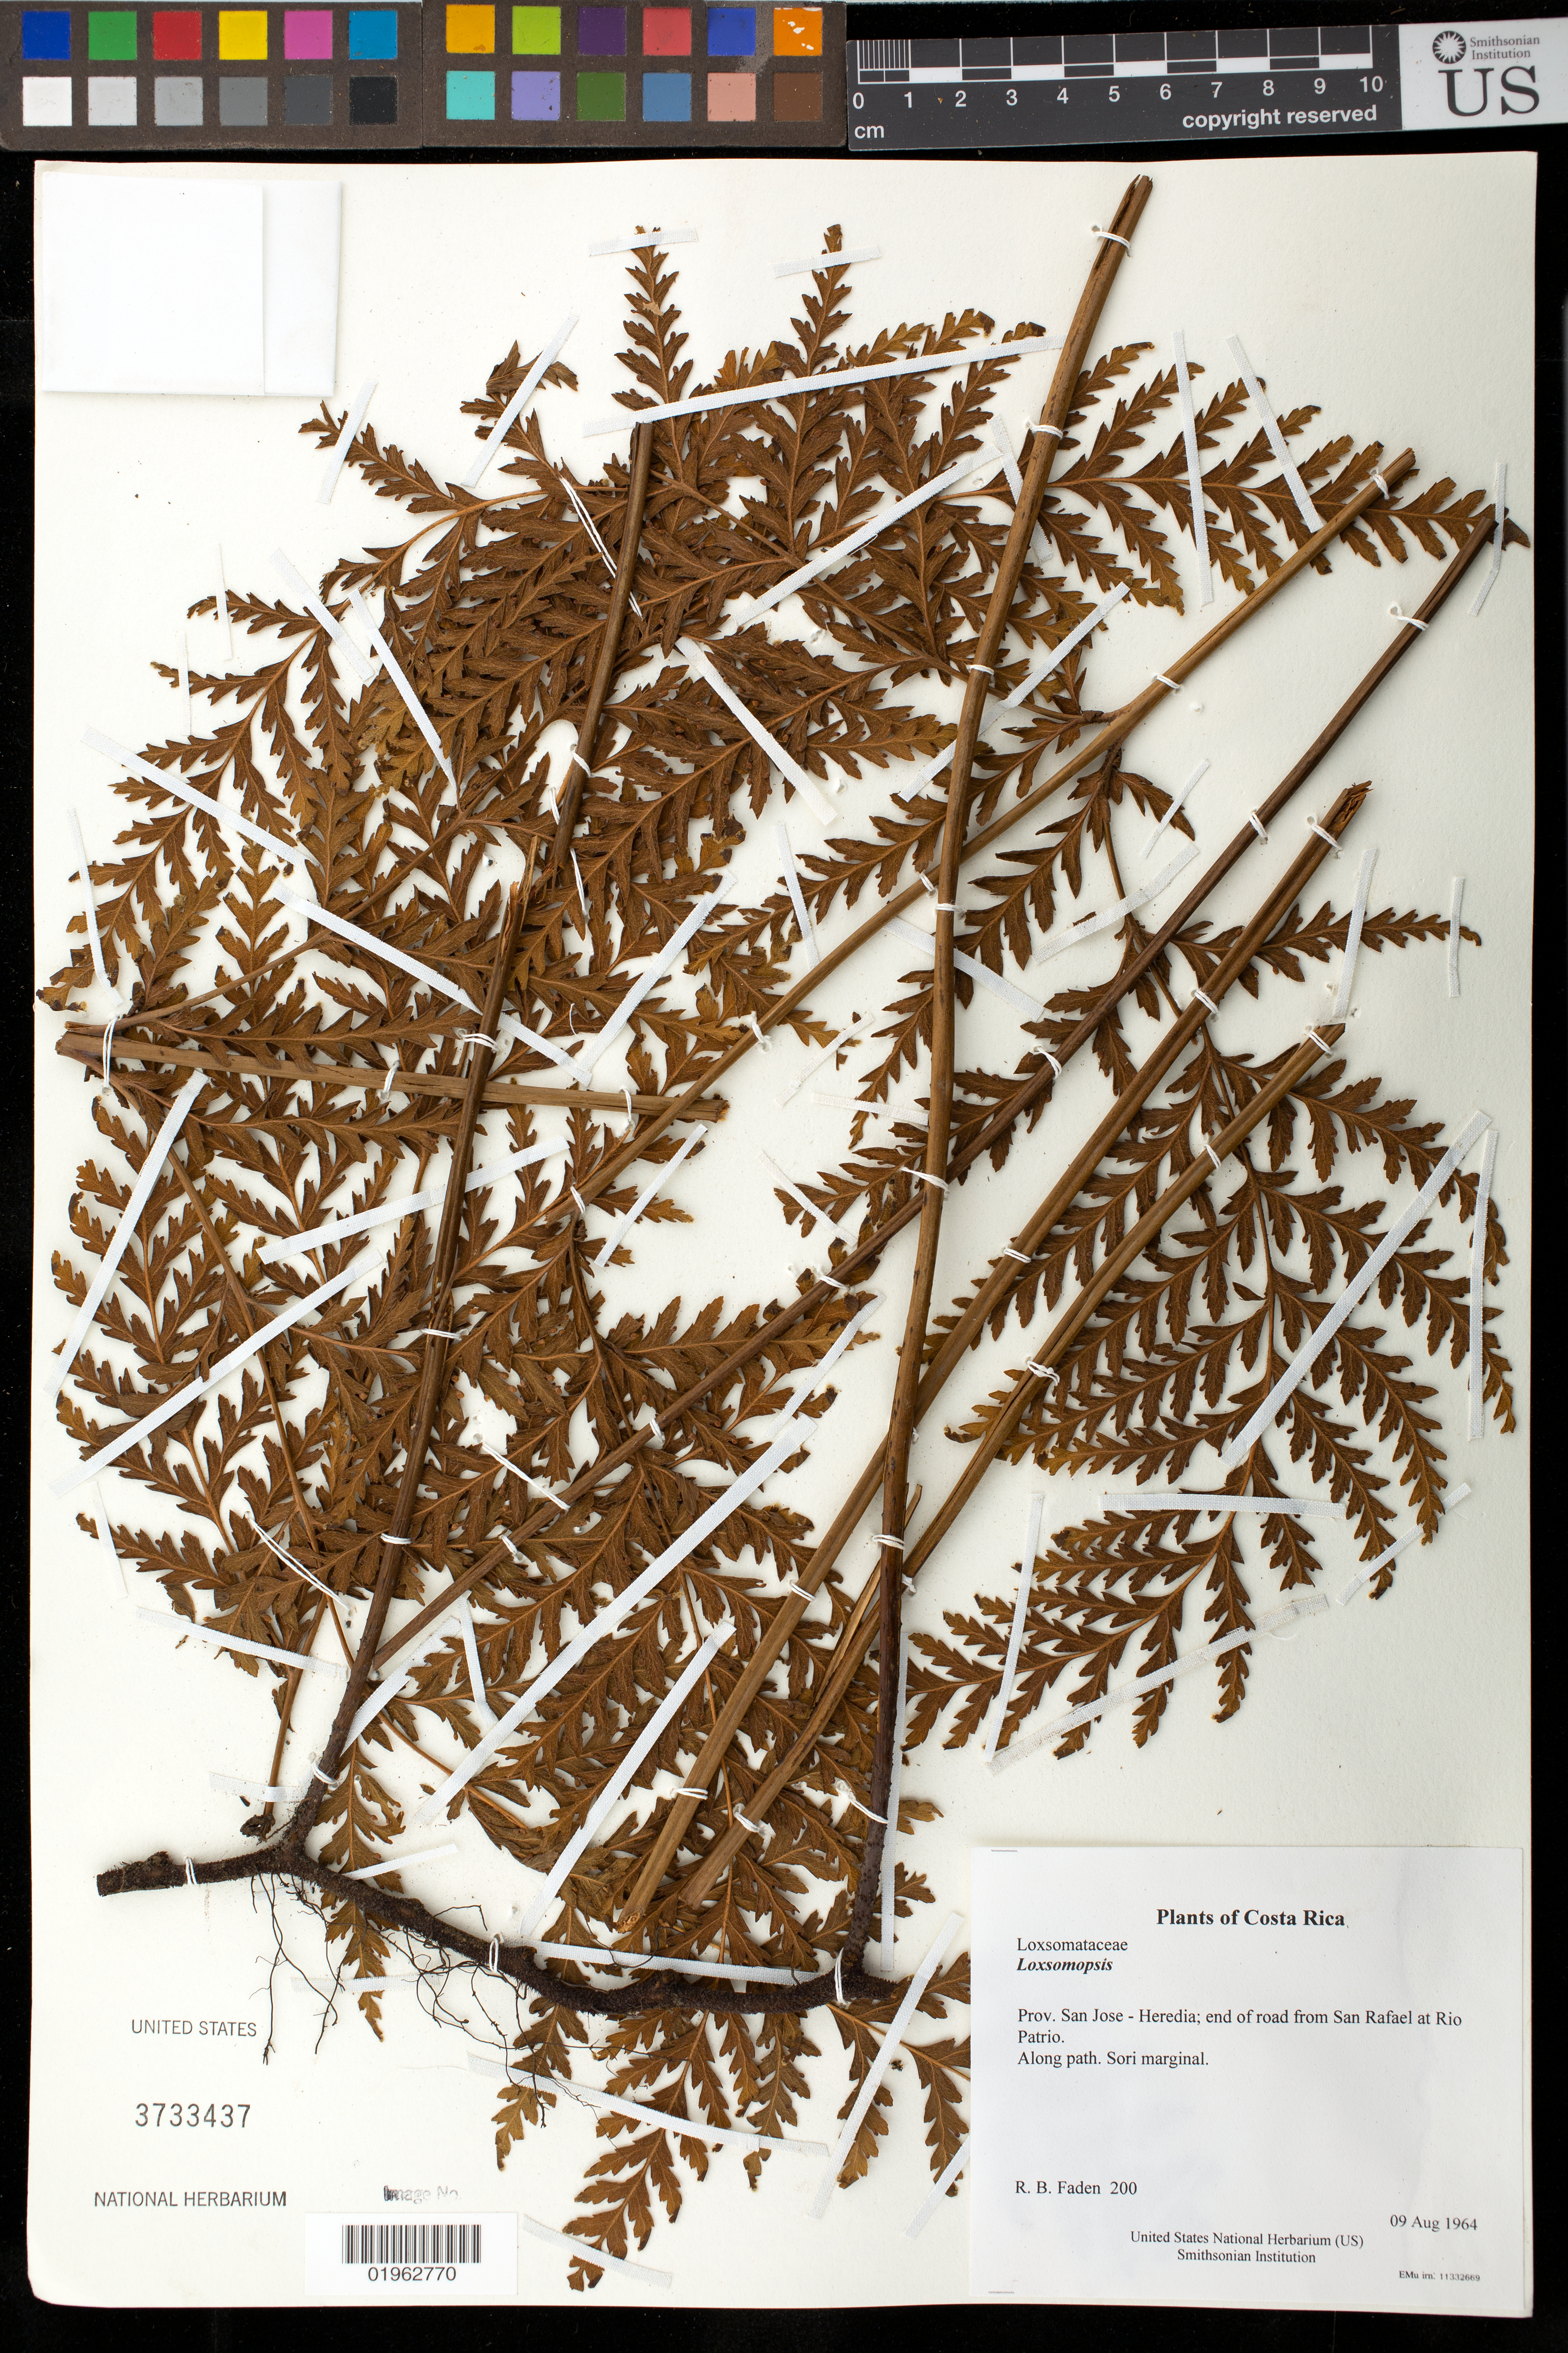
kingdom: Plantae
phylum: Tracheophyta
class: Polypodiopsida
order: Cyatheales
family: Loxsomataceae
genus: Loxsomopsis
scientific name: Loxsomopsis sp.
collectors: R. B. Faden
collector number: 200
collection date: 1964-08-09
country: Costa Rica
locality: Prov. San Jose - Heredia; end of road from San Rafael at Rio Patrio.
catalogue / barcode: US 3733437